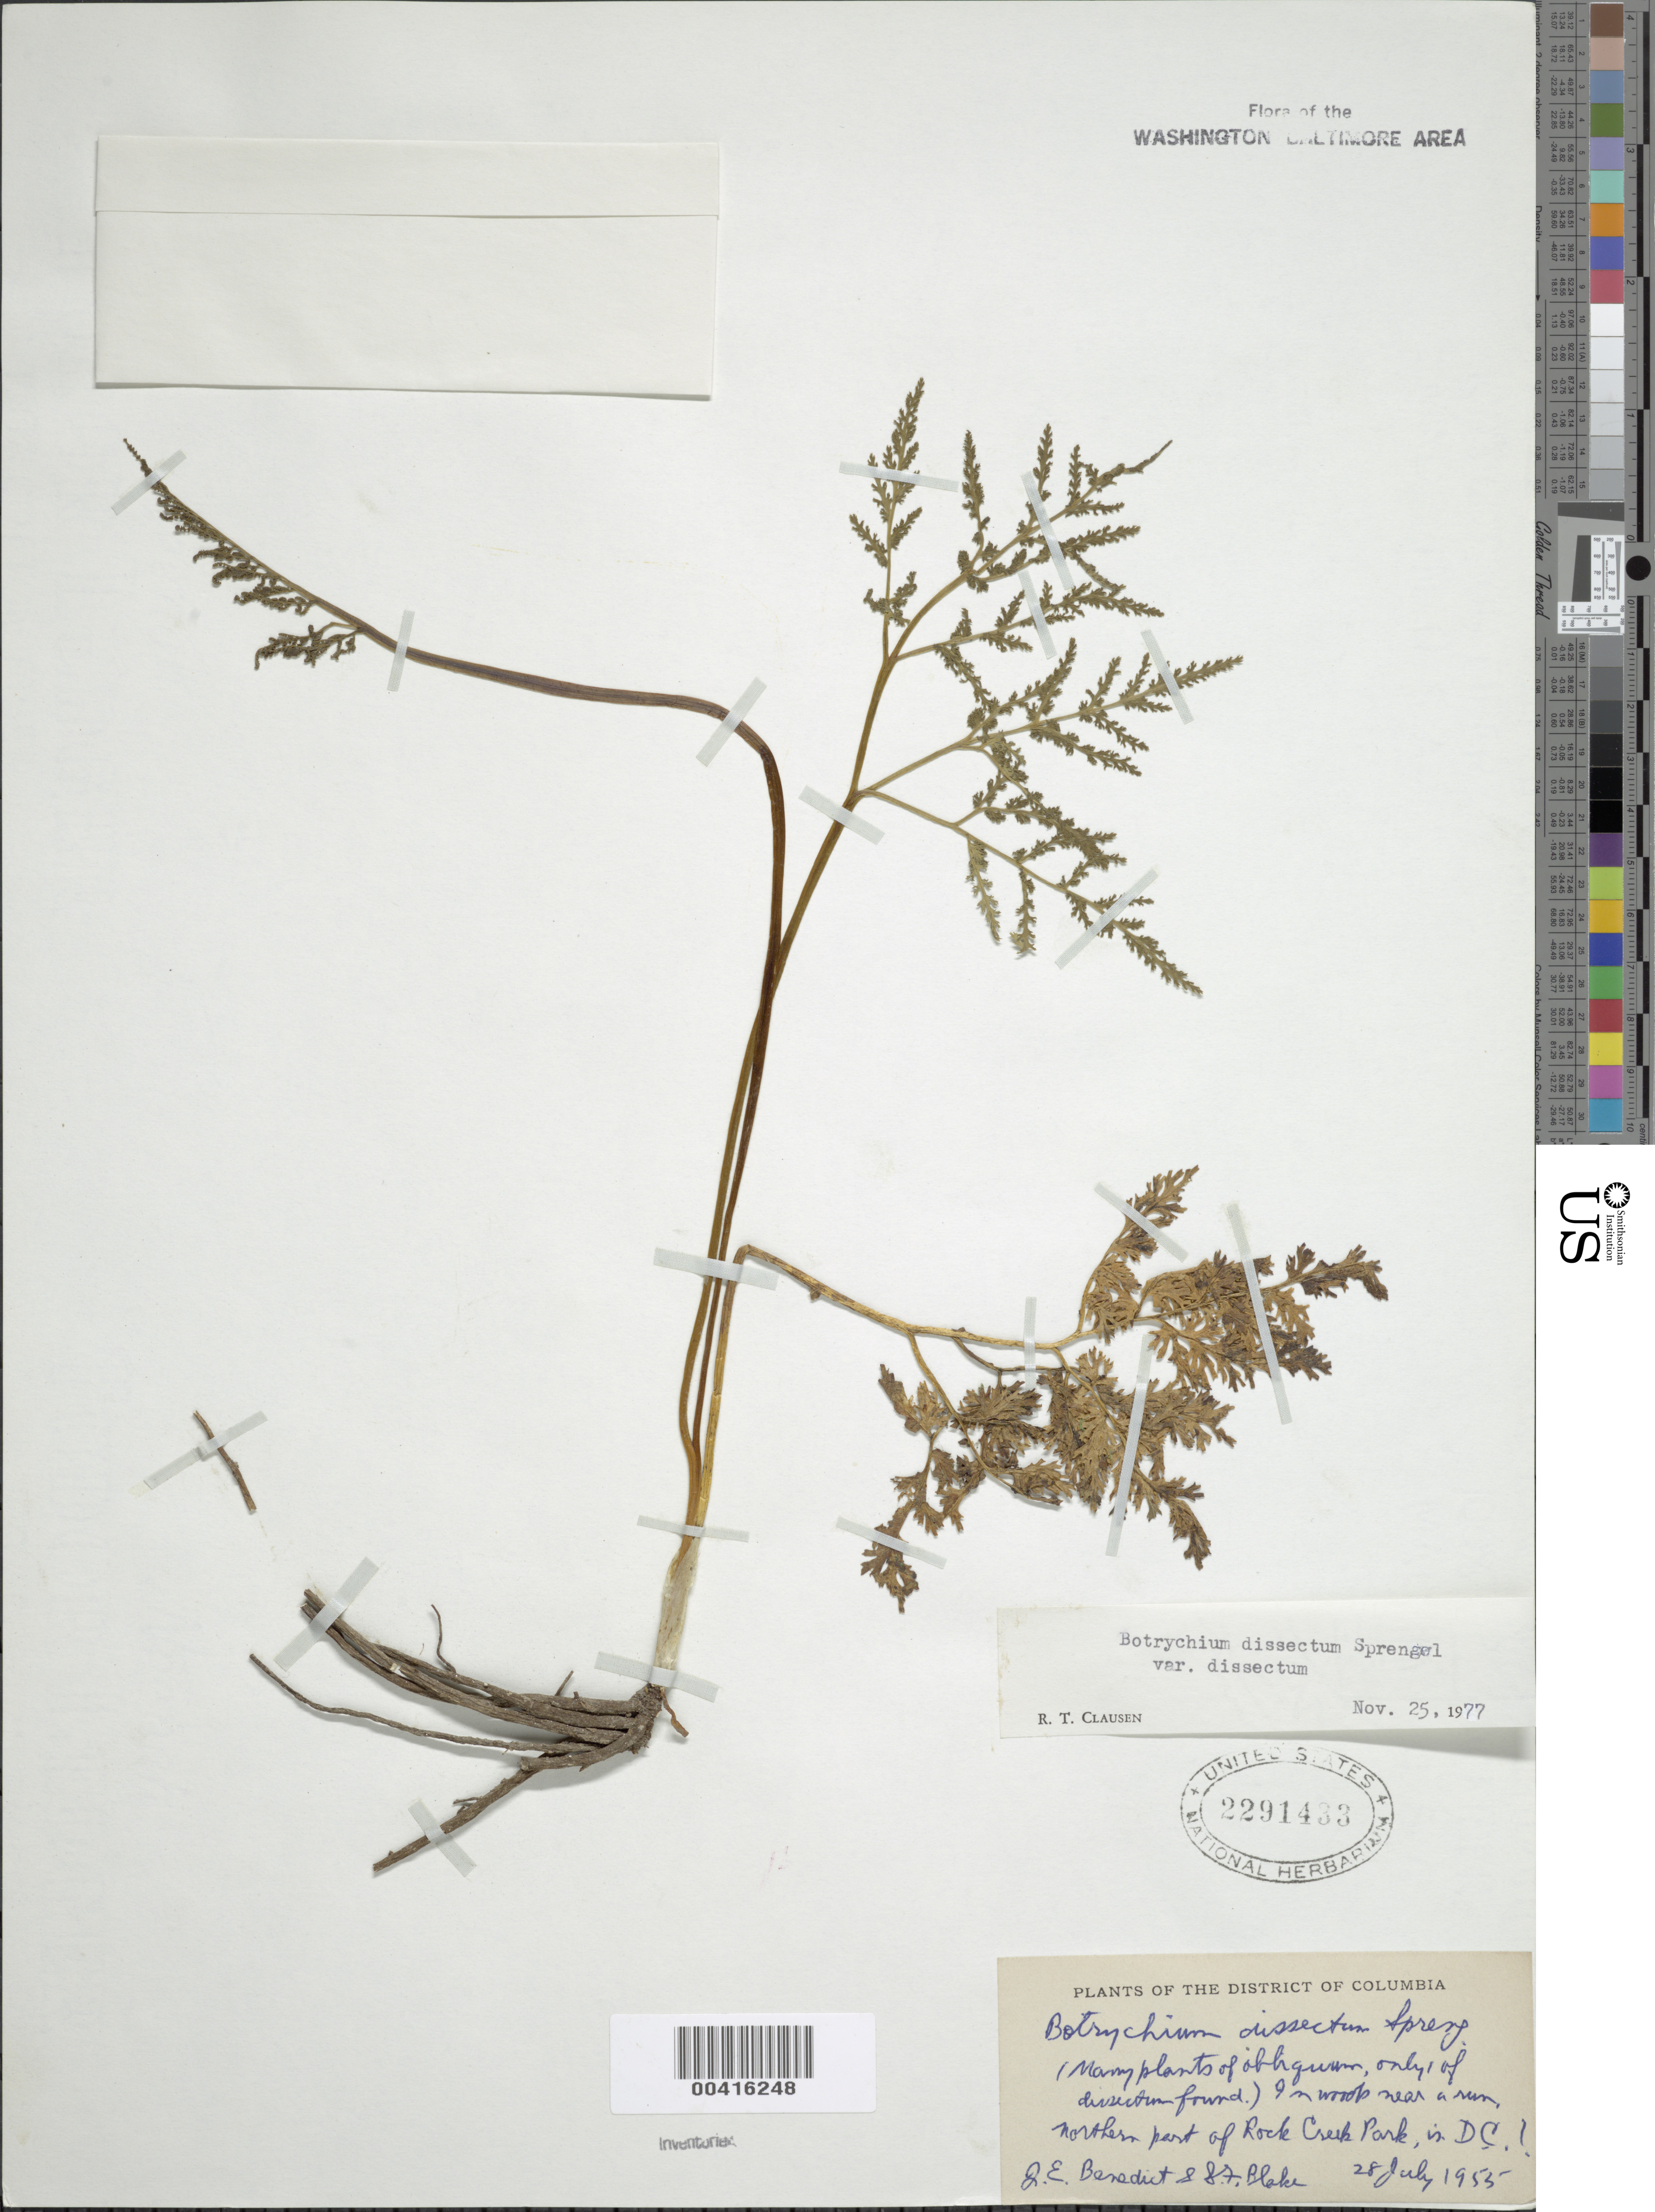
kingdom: Plantae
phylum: Tracheophyta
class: Polypodiopsida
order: Ophioglossales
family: Ophioglossaceae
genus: Botrychium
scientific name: Botrychium dissectum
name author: Spreng.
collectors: J. E. Benedict & S. Blake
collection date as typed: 28 Jul 1955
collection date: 1955-07-28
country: United States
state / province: District of Columbia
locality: Rock Creek Park, northern part Rock Creek Park and Vicinity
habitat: Woods, near a run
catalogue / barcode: US 2291433